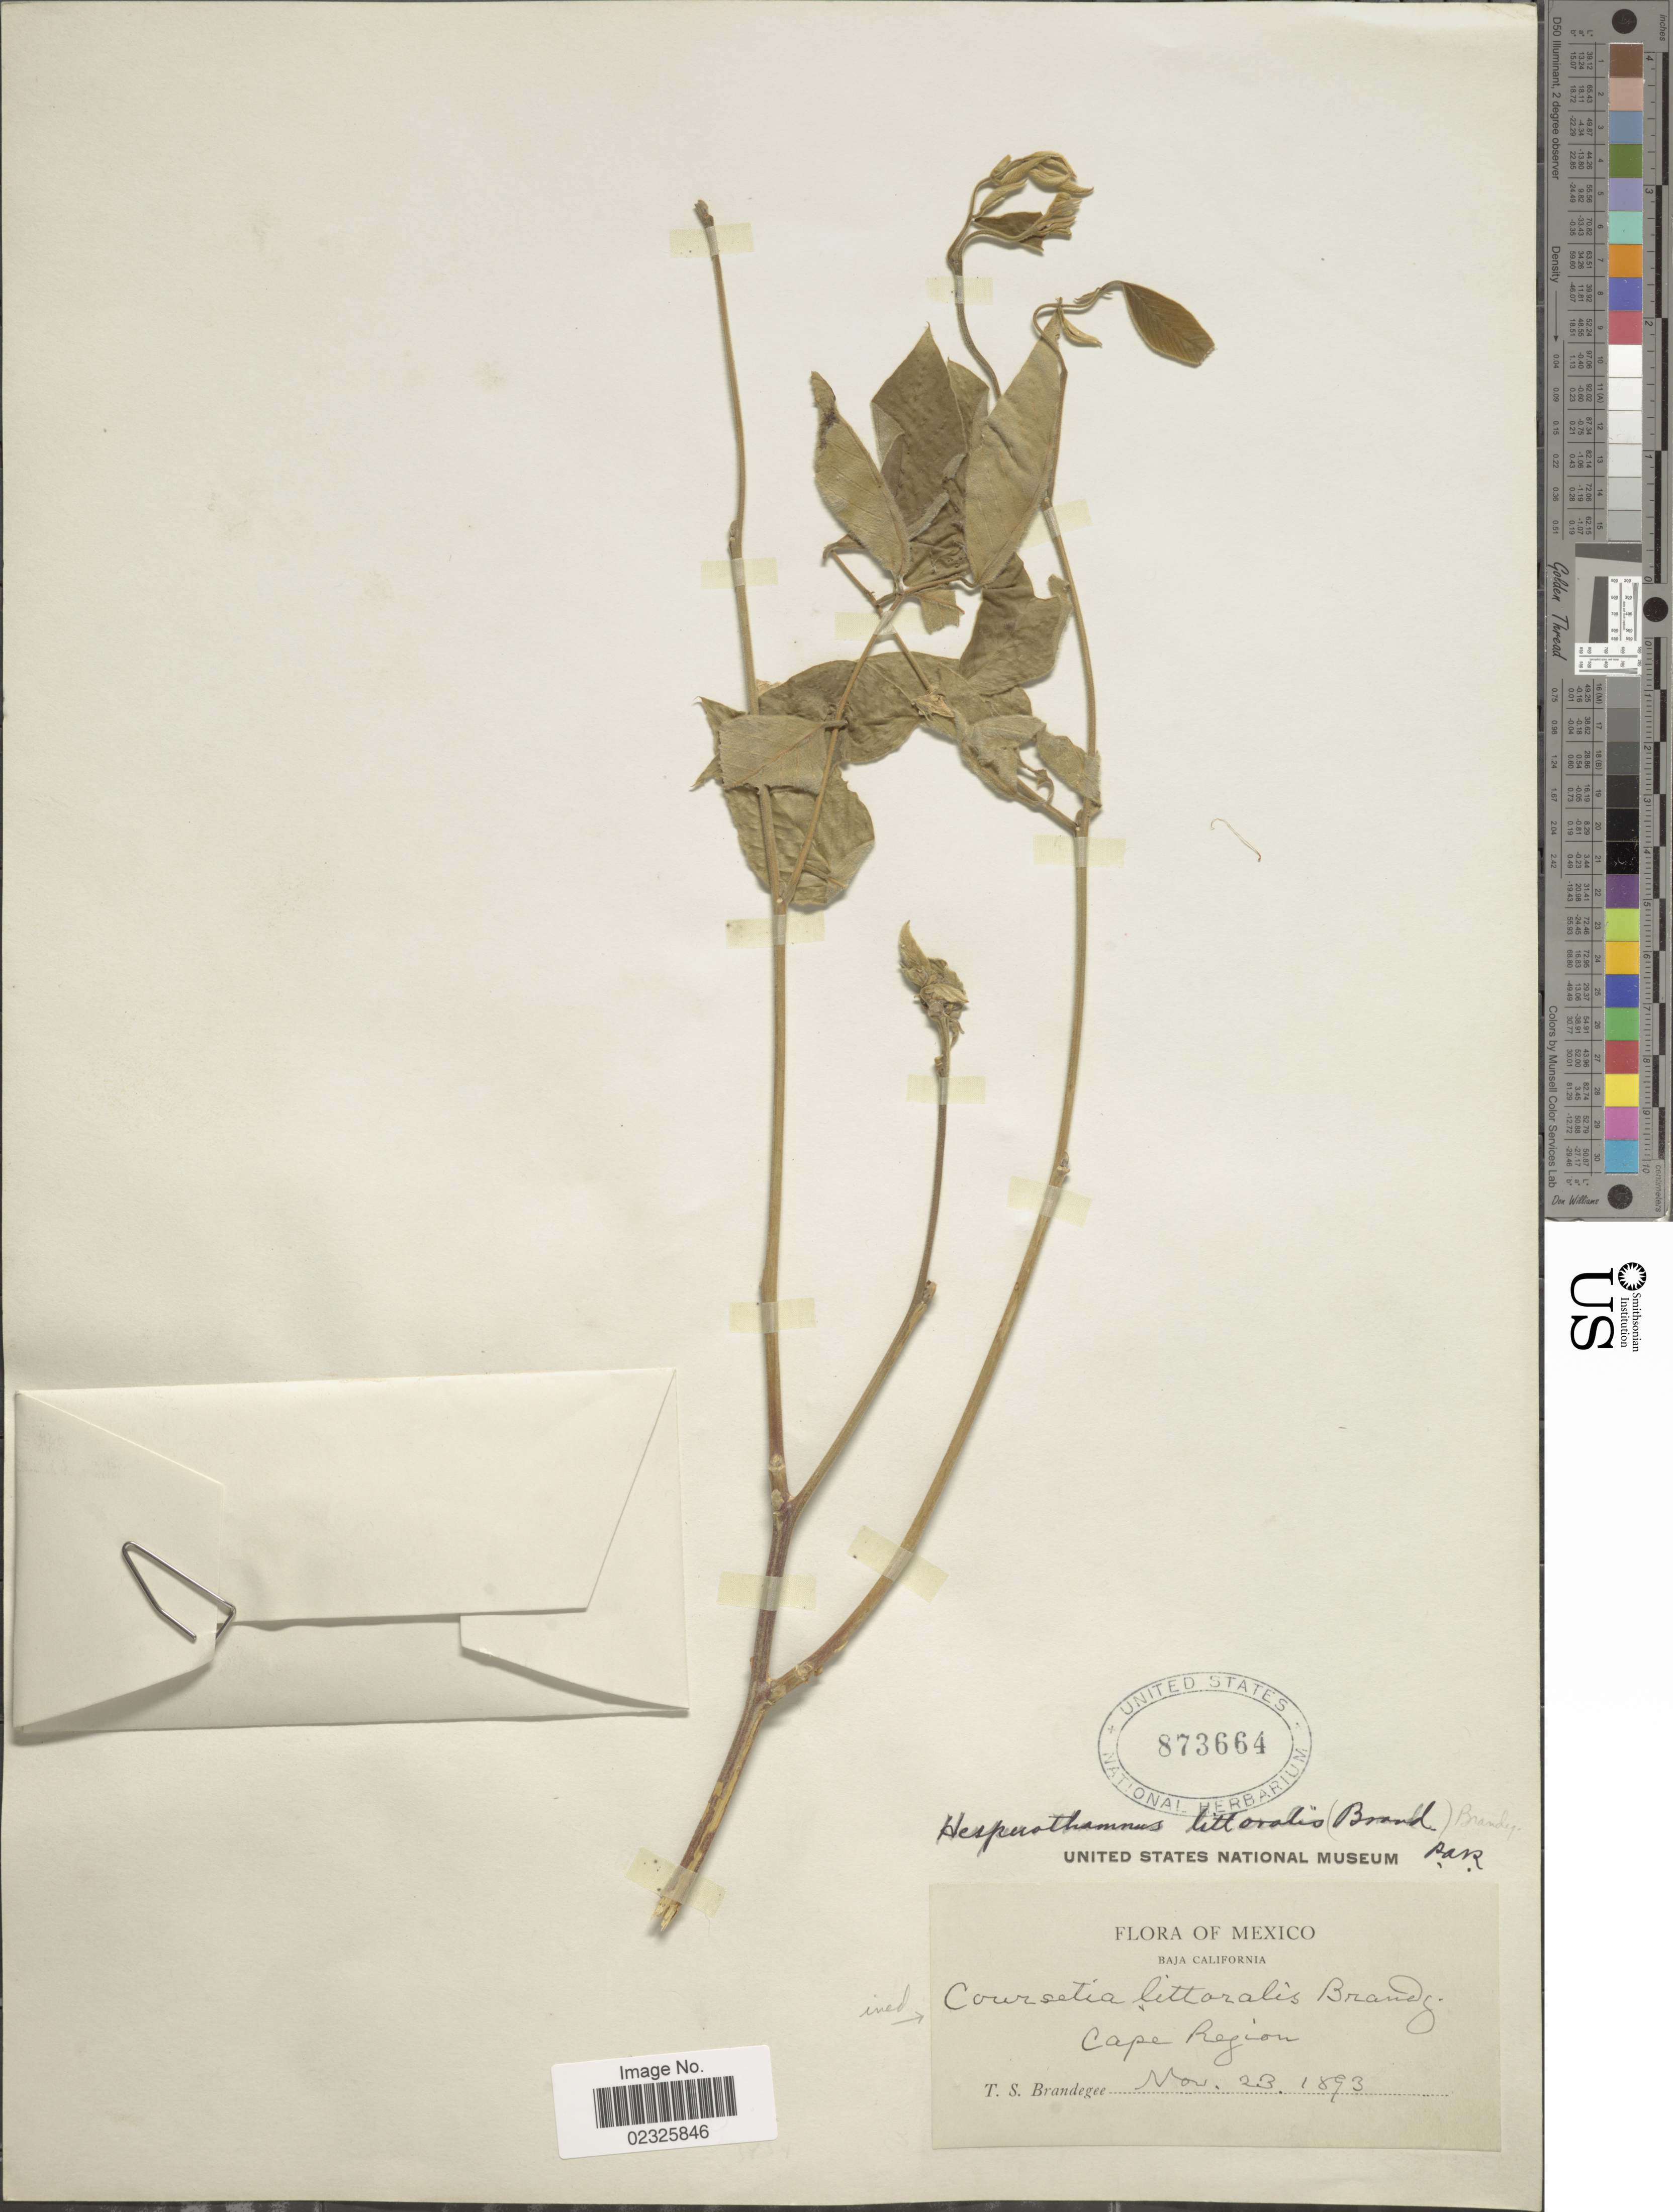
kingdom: Plantae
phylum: Tracheophyta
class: Magnoliopsida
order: Fabales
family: Fabaceae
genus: Hesperothamnus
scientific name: Hesperothamnus littoralis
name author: (Brandegee) Brandegee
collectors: T. S. Brandegee (herbarium)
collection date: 1893-11-23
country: Mexico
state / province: Baja California Norte / Baja California Sur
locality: Cape Region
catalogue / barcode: US 873664